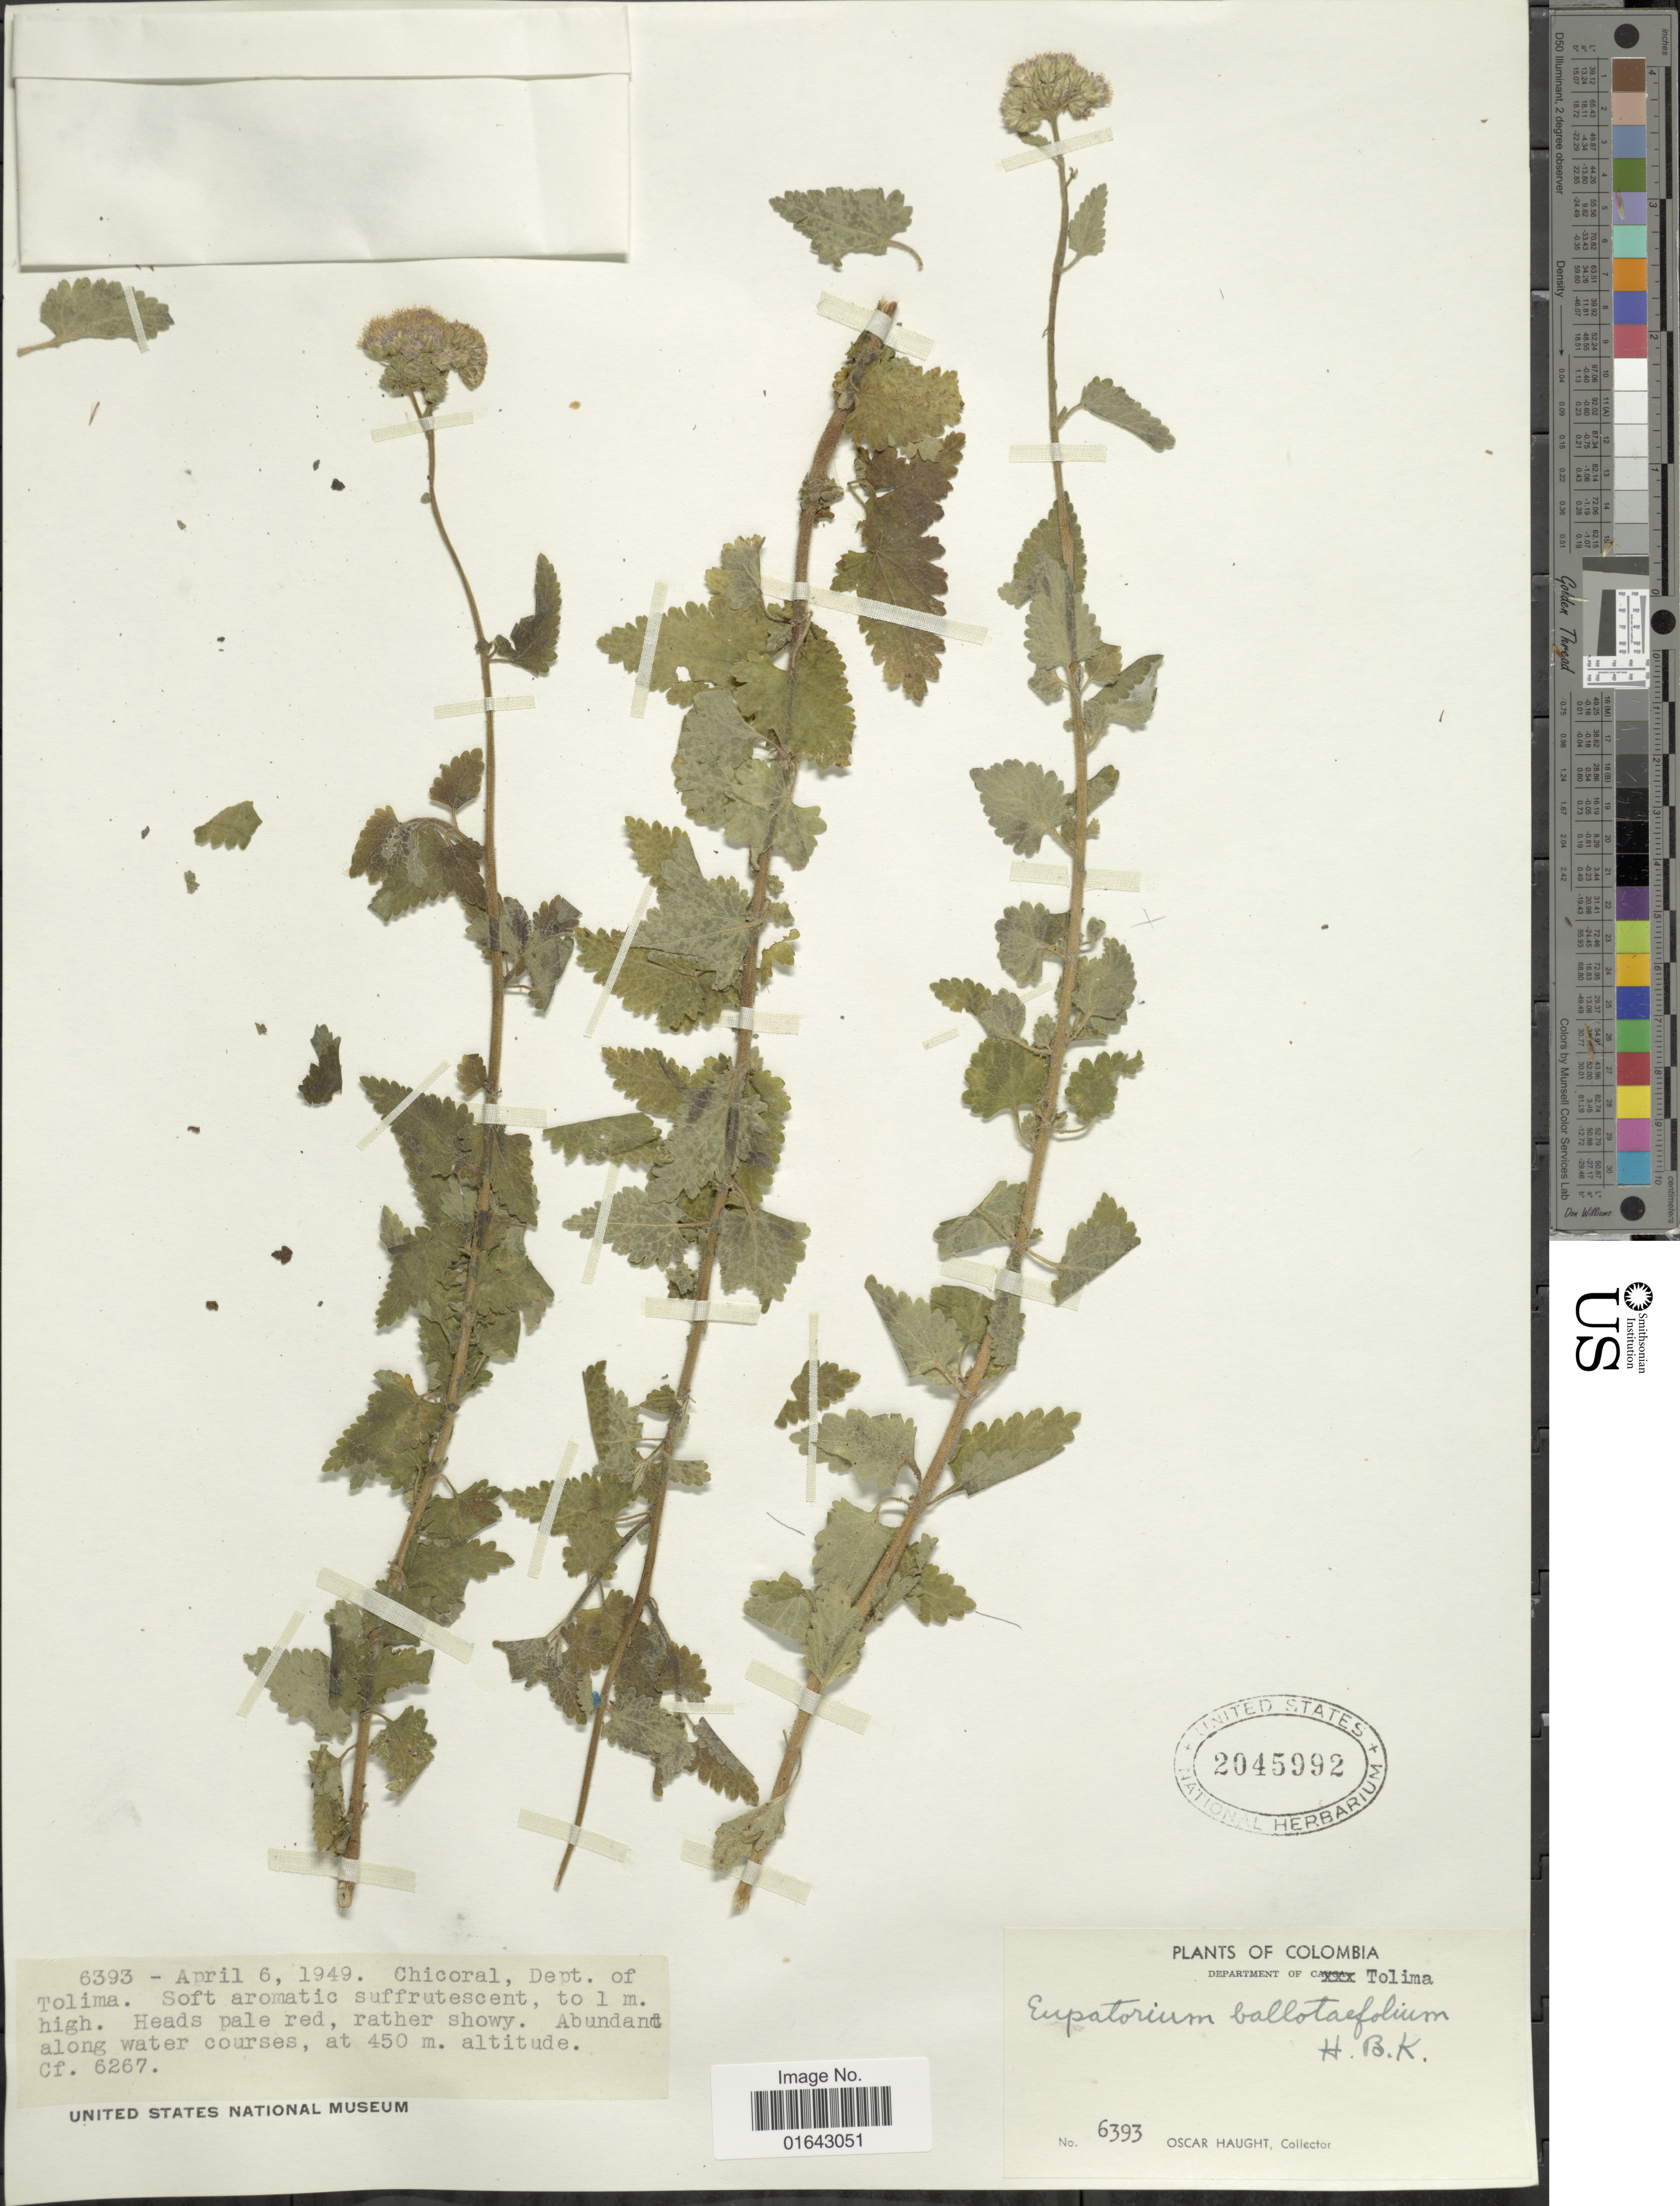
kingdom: Plantae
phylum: Tracheophyta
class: Magnoliopsida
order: Asterales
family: Asteraceae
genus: Conocliniopsis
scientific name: Conocliniopsis prasiifolia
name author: (DC.) R.M. King & H. Rob.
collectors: O. L. Haught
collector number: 6393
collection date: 1949-04-06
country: Colombia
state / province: Tolima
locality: Department of Tolima. Chicoral, Dept. of Tolima.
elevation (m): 450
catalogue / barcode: US 2045992